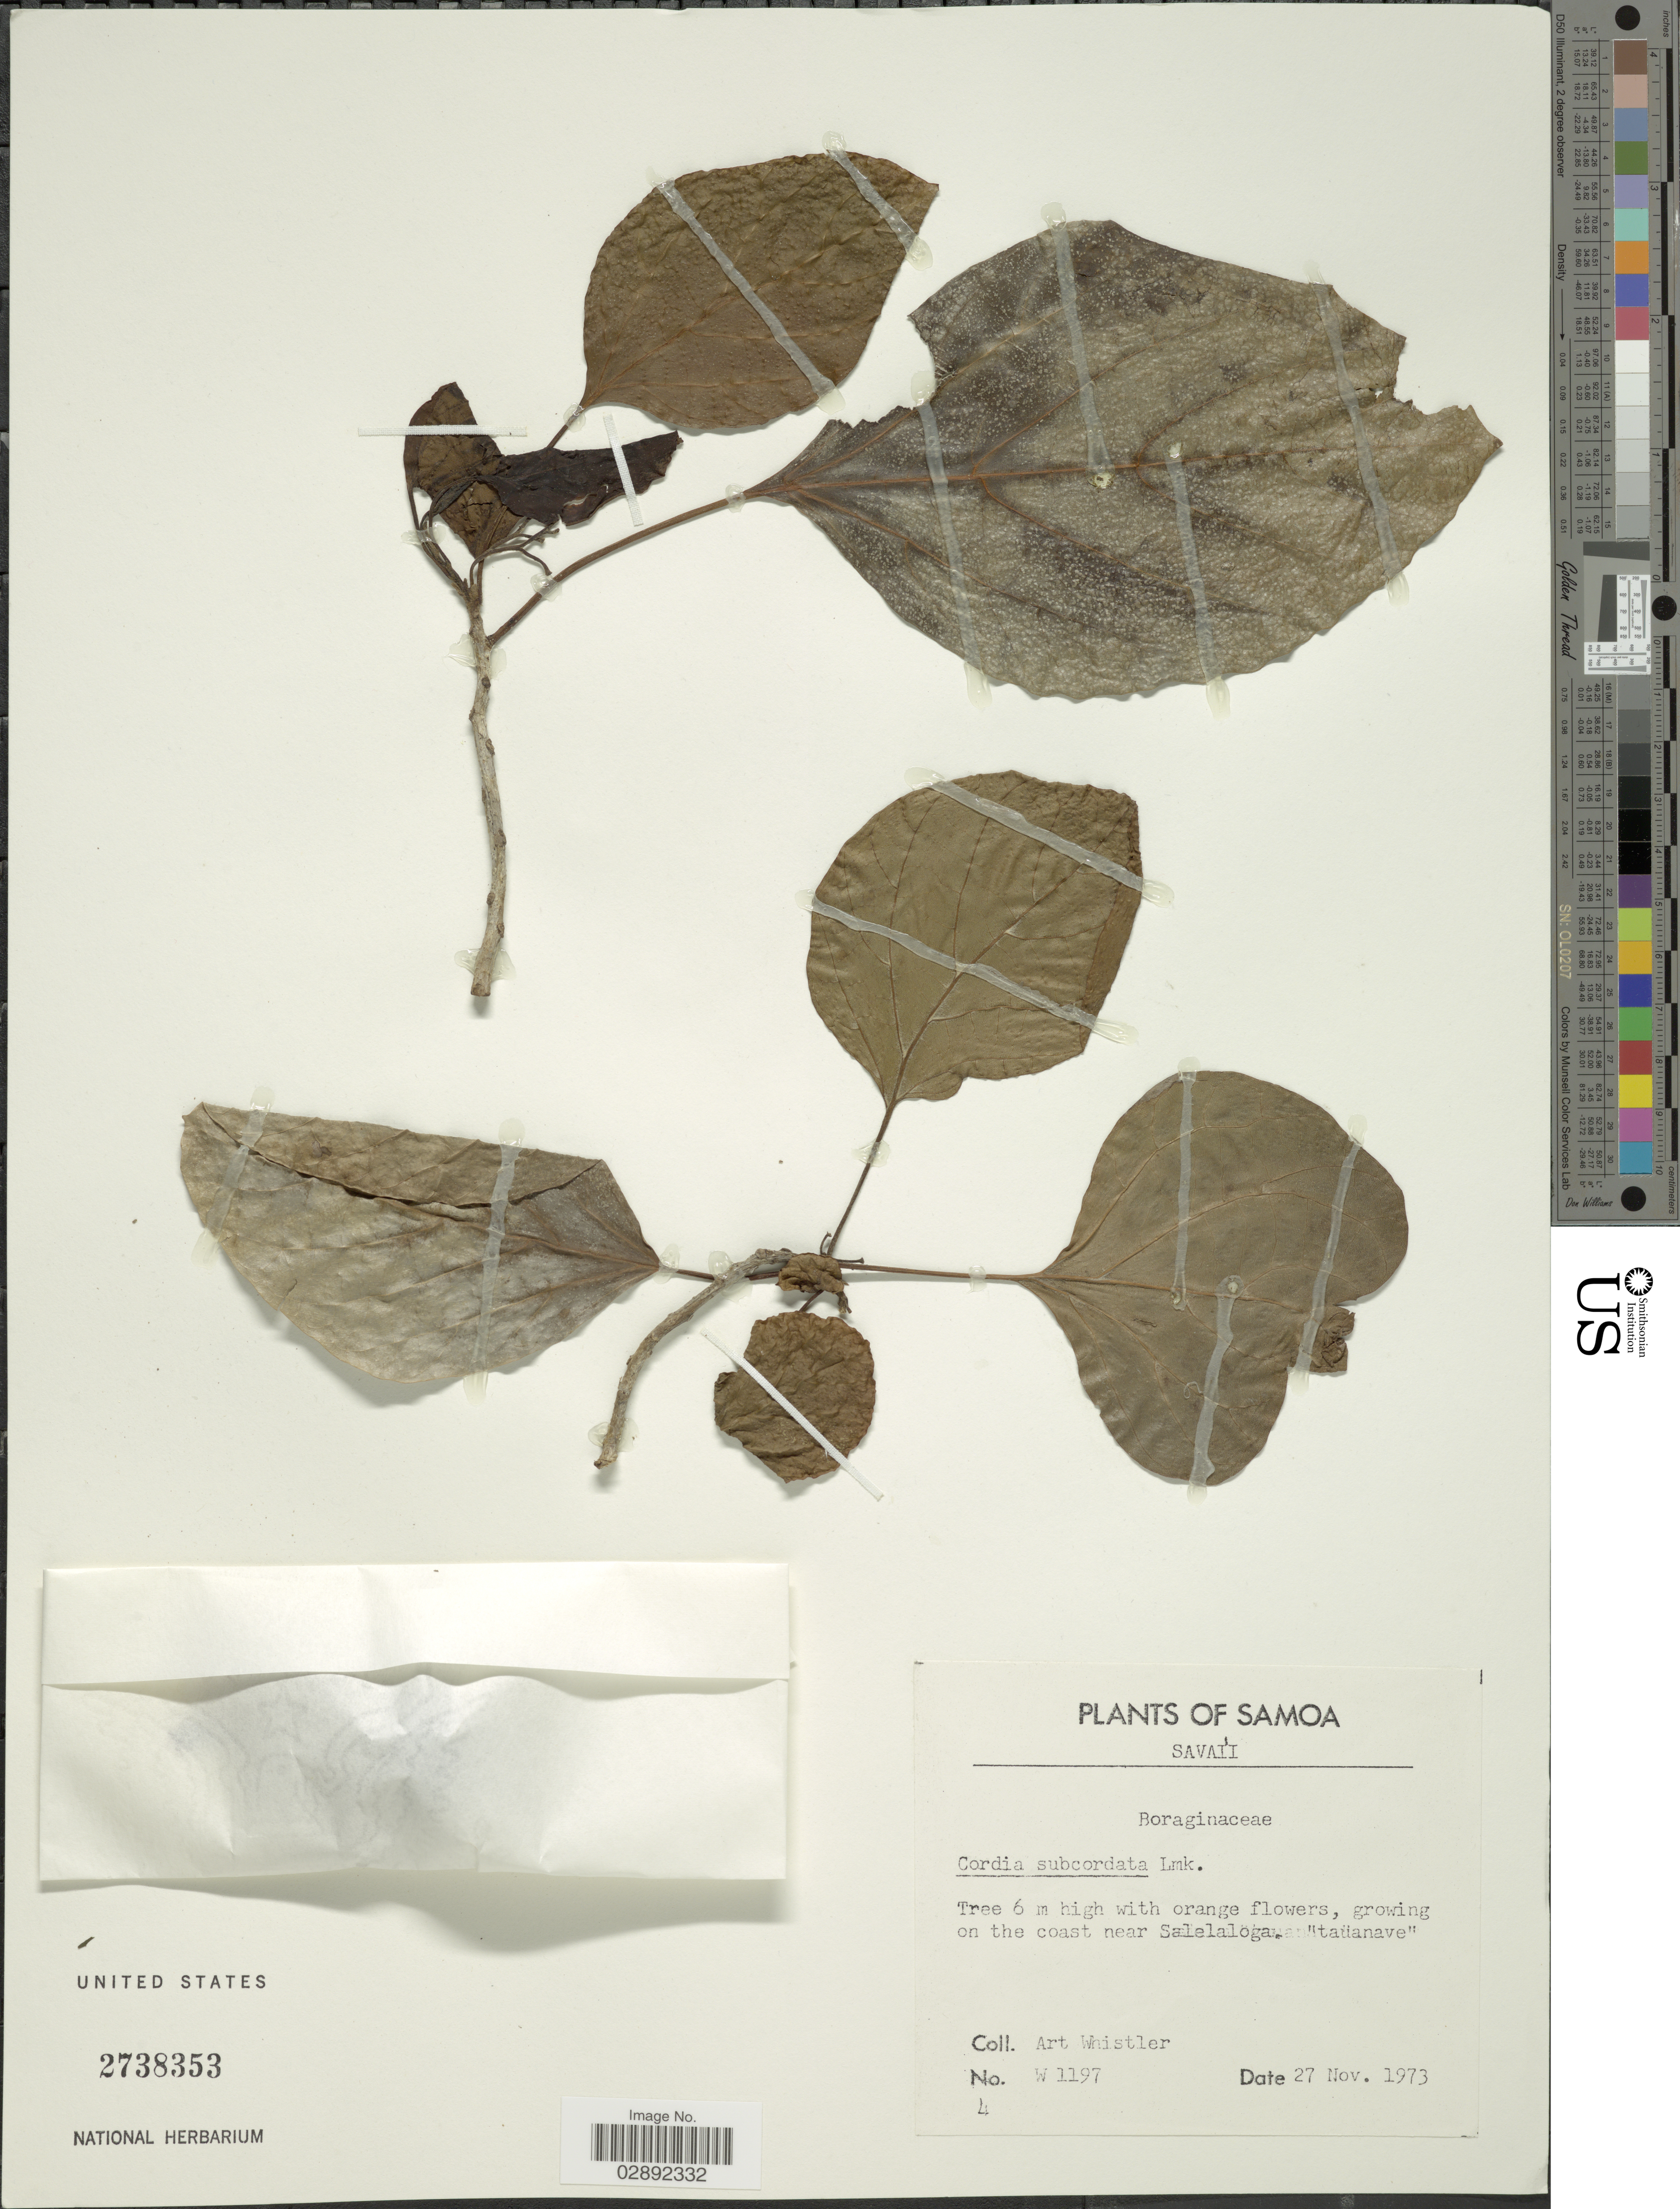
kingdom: Plantae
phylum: Tracheophyta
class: Magnoliopsida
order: Boraginales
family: Cordiaceae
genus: Cordia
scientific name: Cordia subcordata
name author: Lam.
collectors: A. Whistler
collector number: W1197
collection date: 1973-11-27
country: Samoa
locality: Samoa. Sava'i. On the coast near Salelaloga. "taüanave".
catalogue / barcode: US 2738353